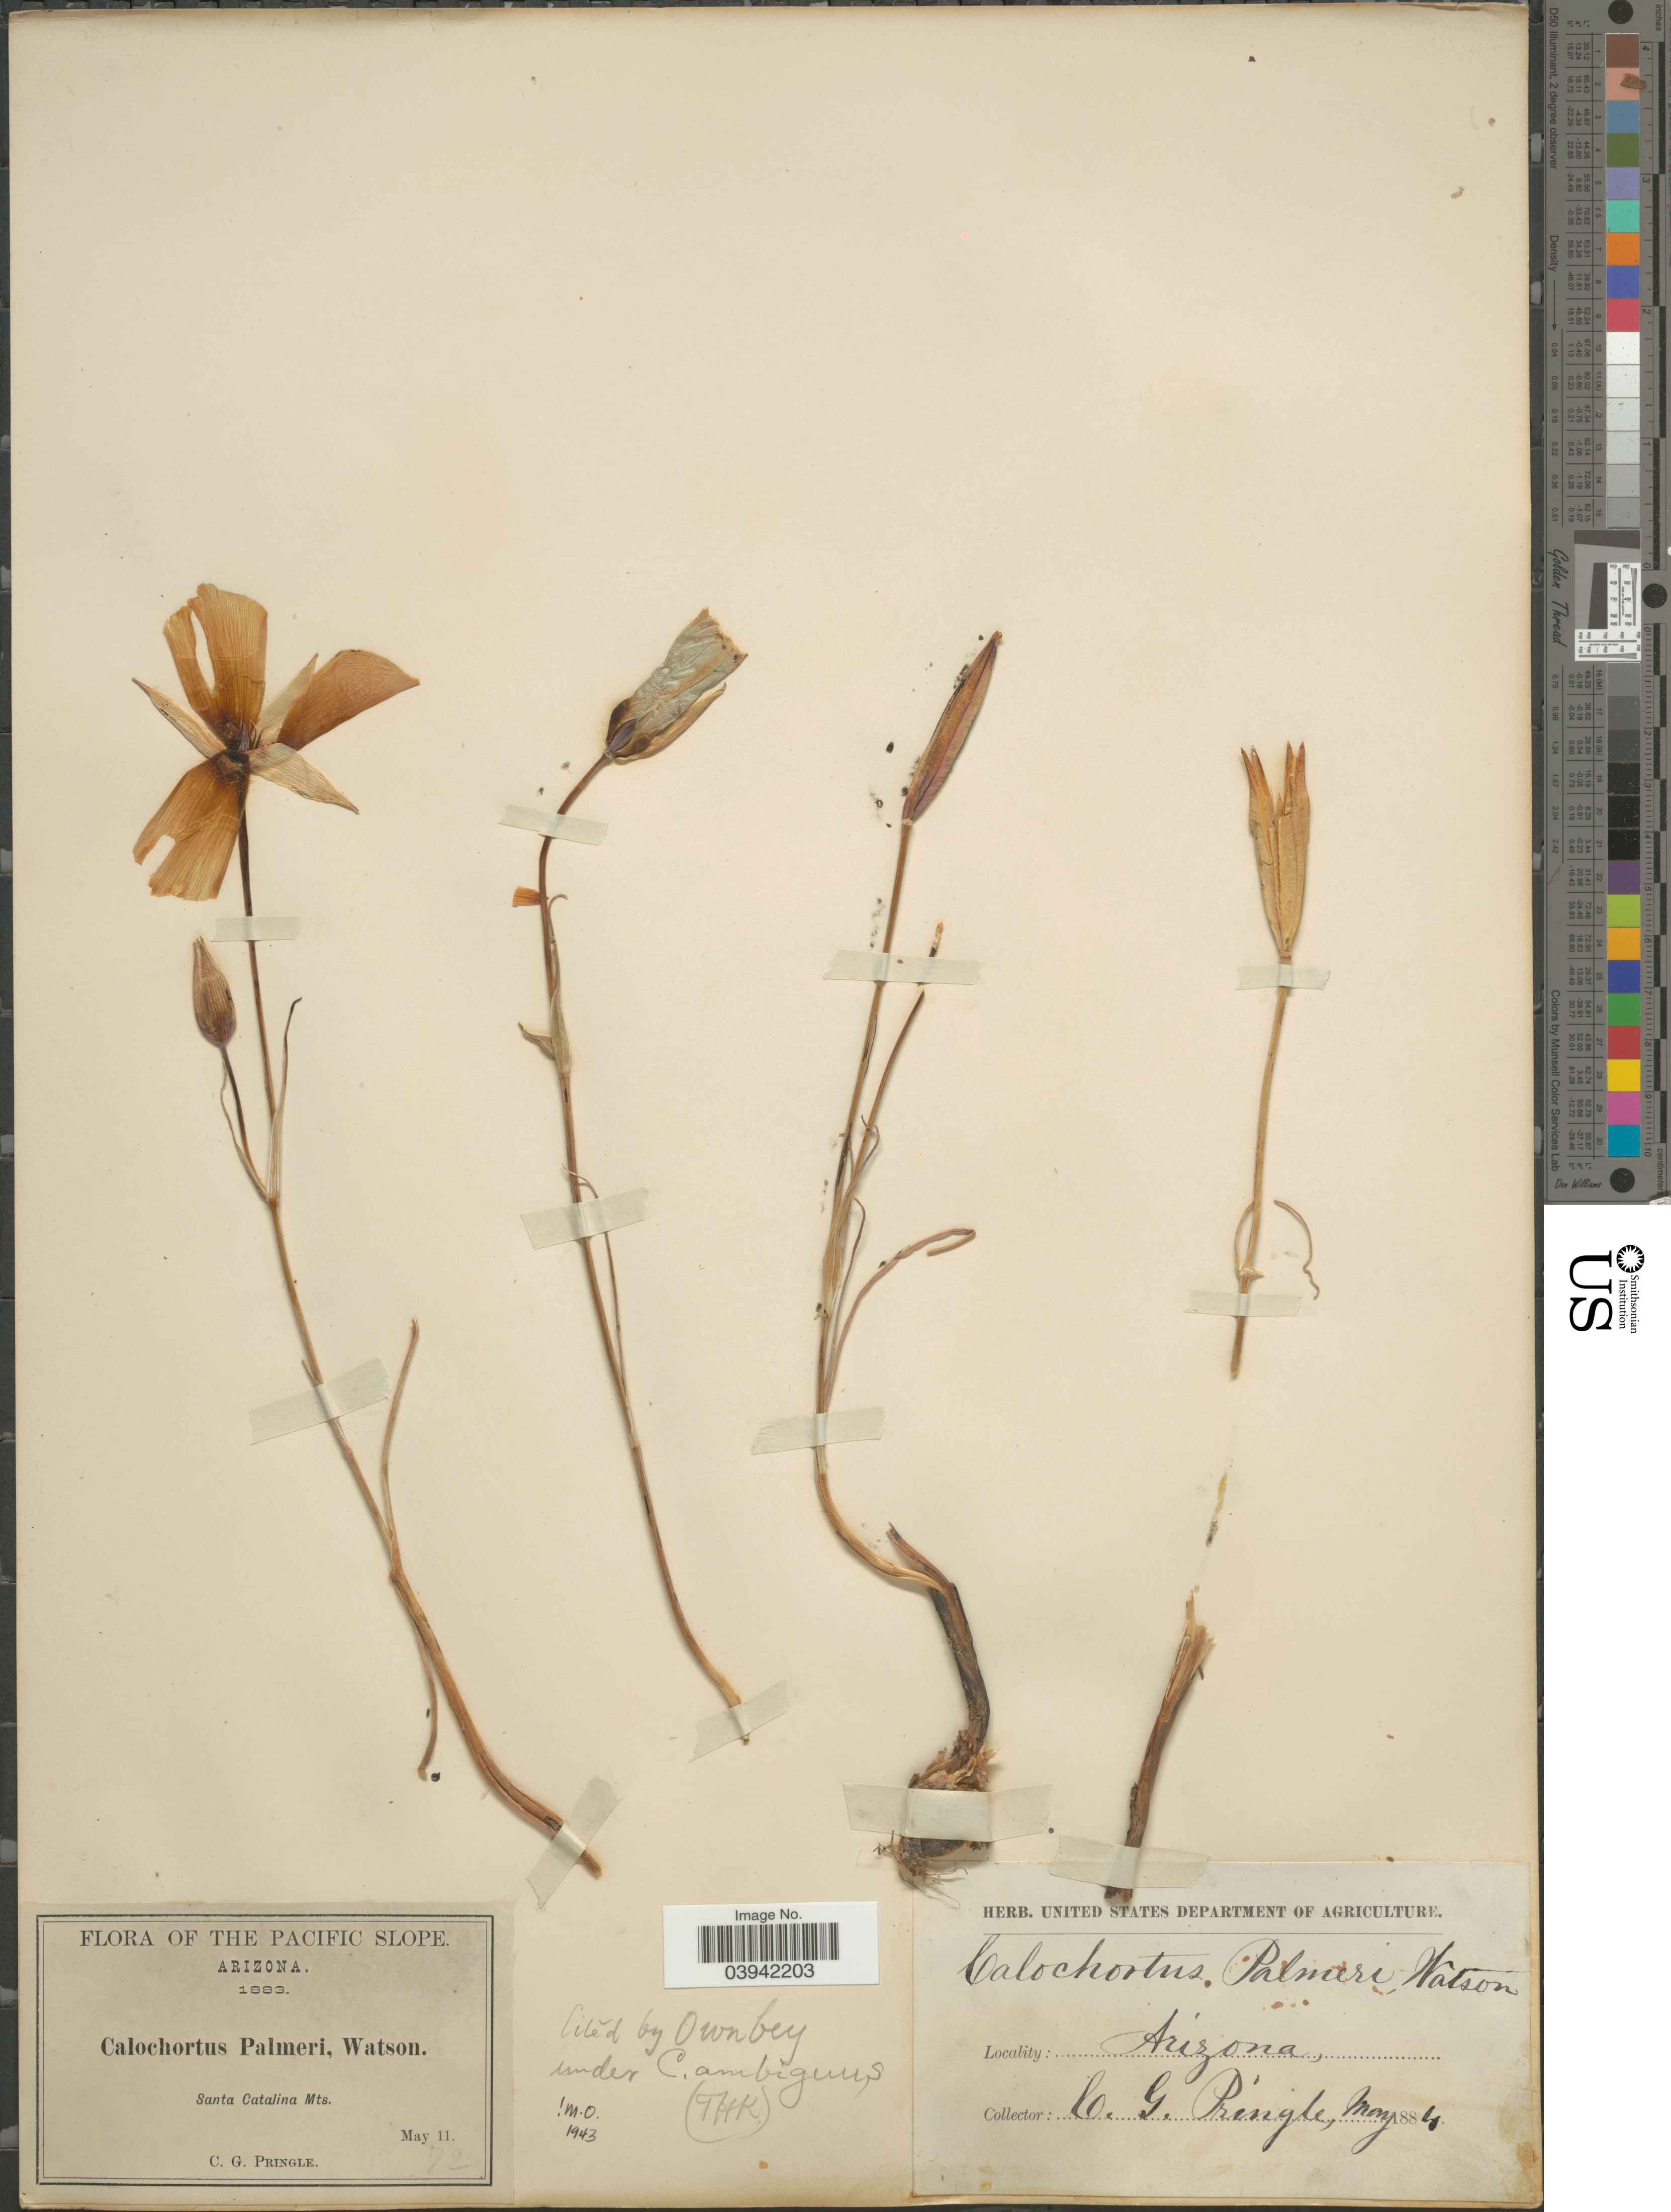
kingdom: Plantae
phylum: Tracheophyta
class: Liliopsida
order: Liliales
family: Liliaceae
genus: Calochortus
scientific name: Calochortus ambiguus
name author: (M.E. Jones) Ownbey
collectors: C. G. Pringle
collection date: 1883-05-11/1884-05-11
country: United States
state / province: Arizona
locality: The Pacific Slope. Santa Catalina Mts.